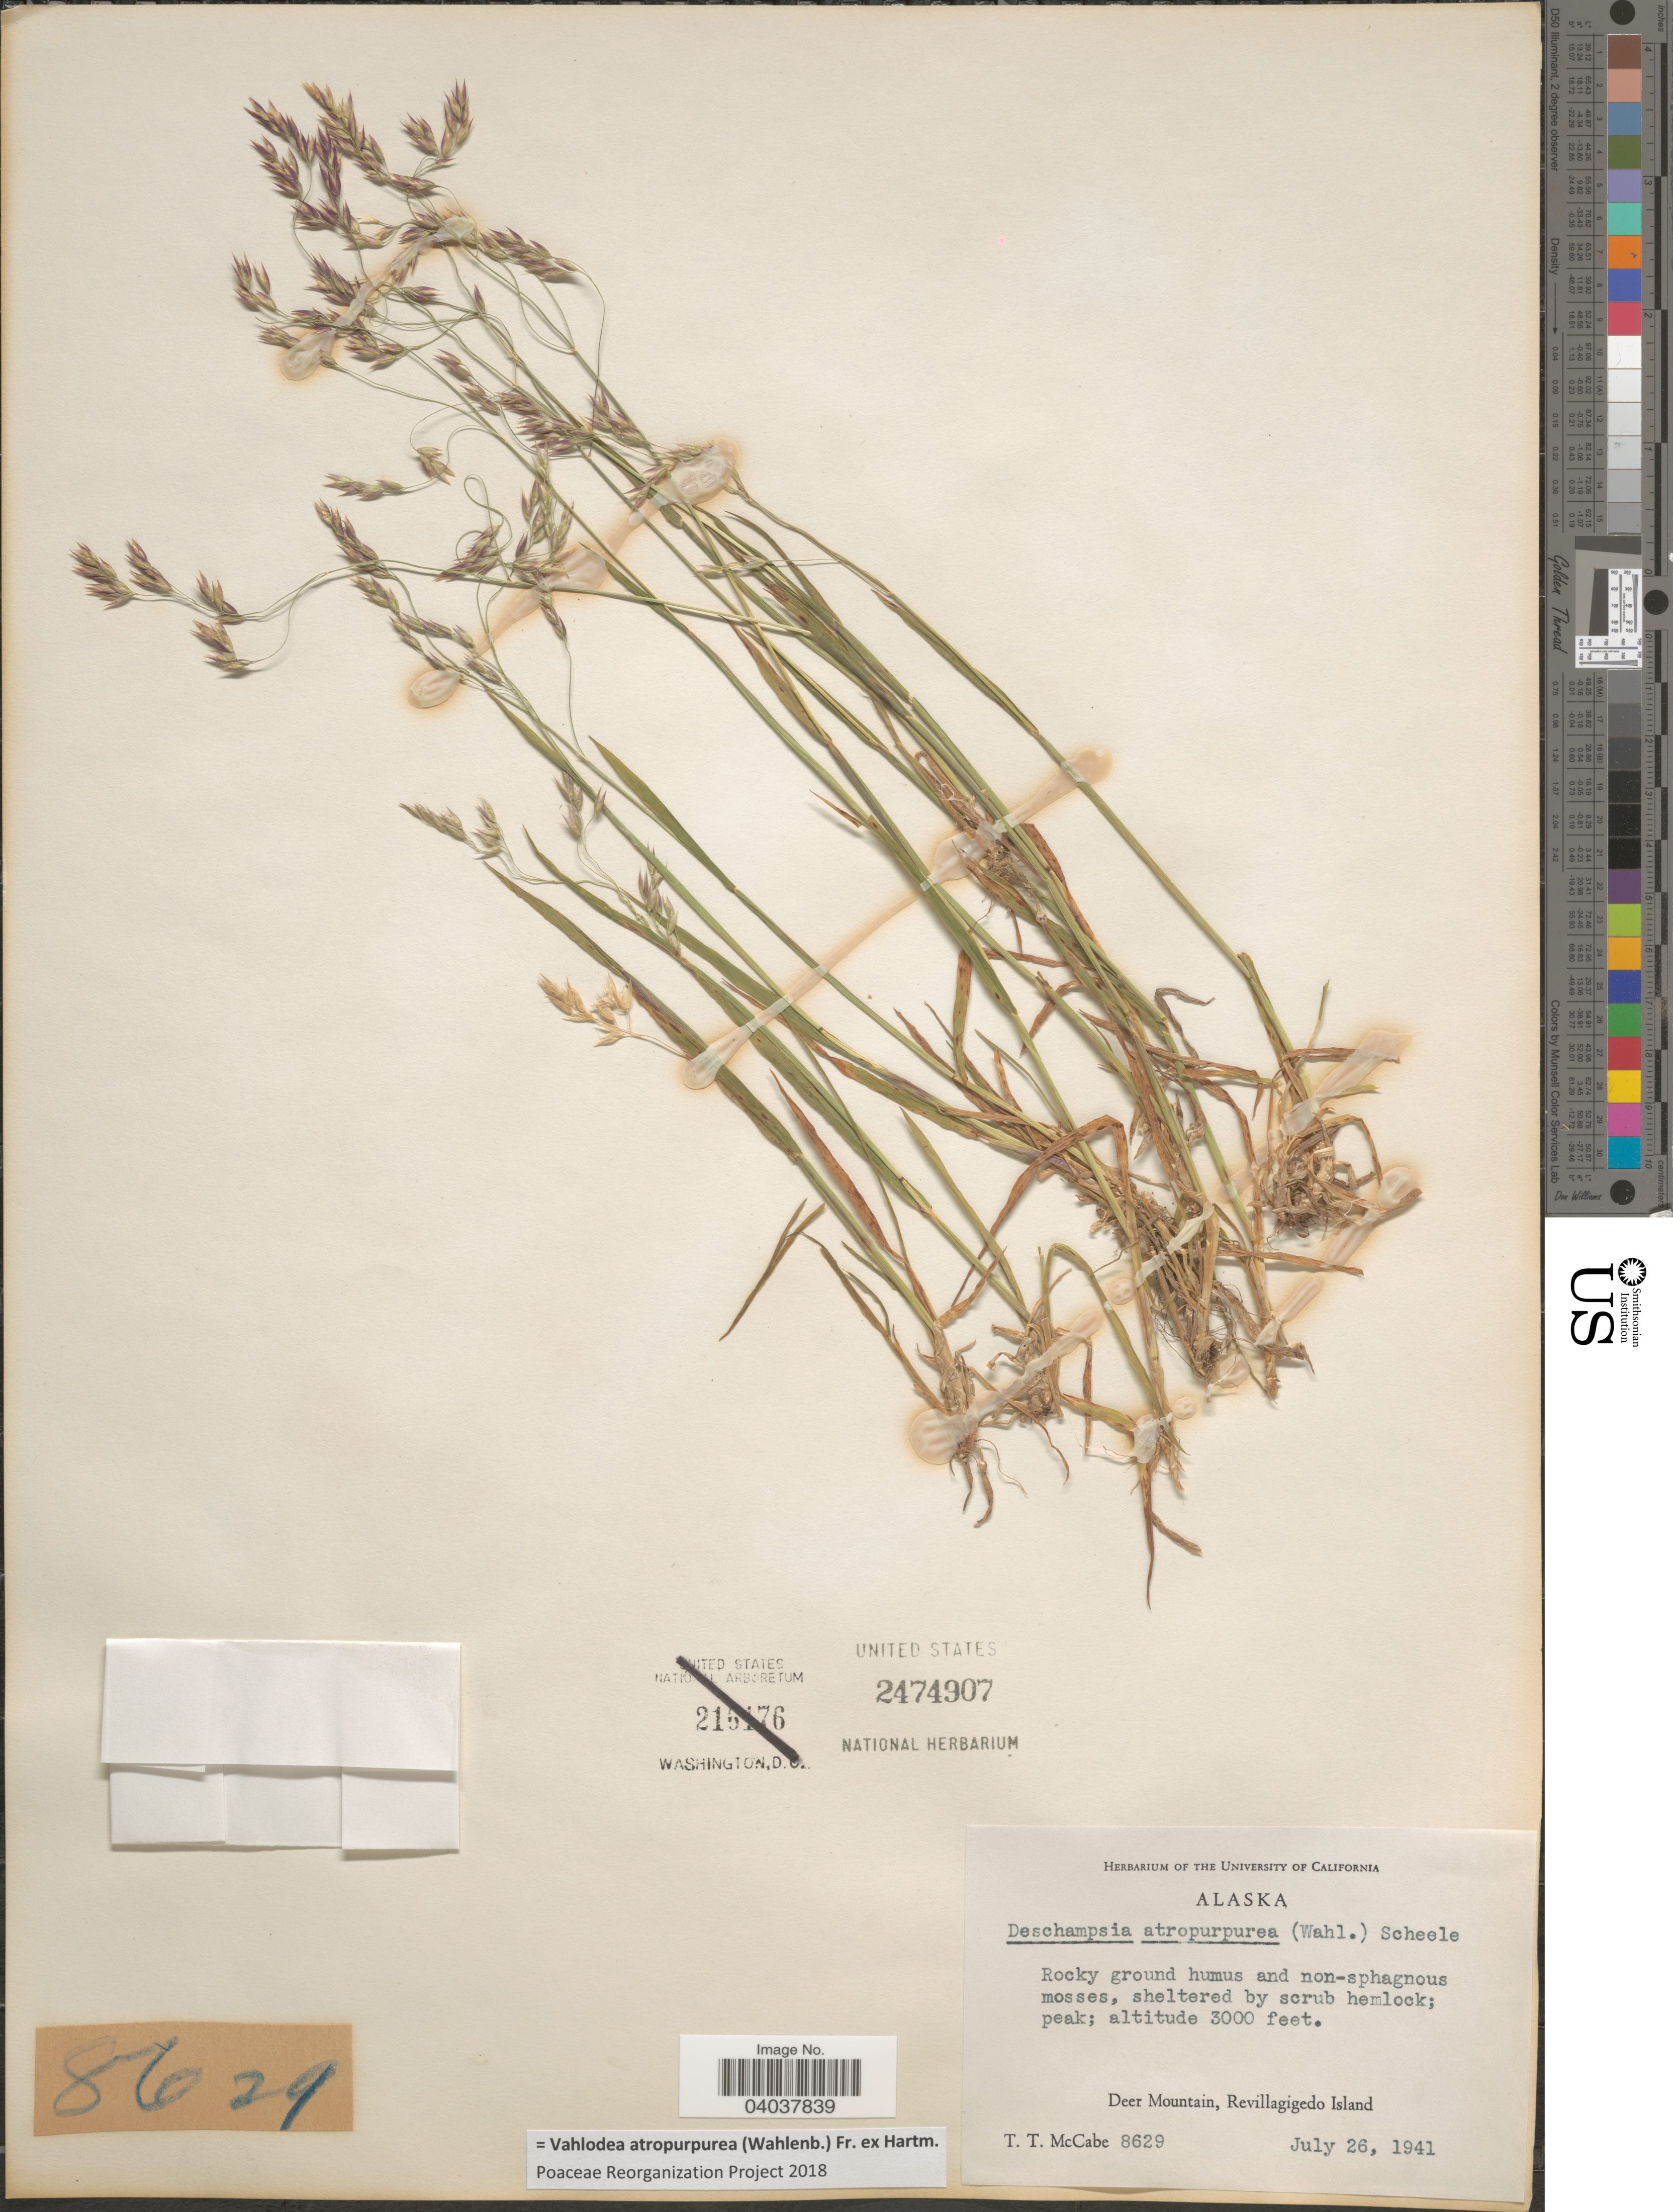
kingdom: Plantae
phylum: Tracheophyta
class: Liliopsida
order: Poales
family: Poaceae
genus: Vahlodea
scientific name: Vahlodea atropurpurea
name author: (Wahlenb.) Fr. ex Hartm.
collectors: T. McCabe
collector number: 8629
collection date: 1941-07-26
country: United States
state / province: Alaska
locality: Deer Mountain, Revillagigedo Island.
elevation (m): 914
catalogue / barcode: US 2474907